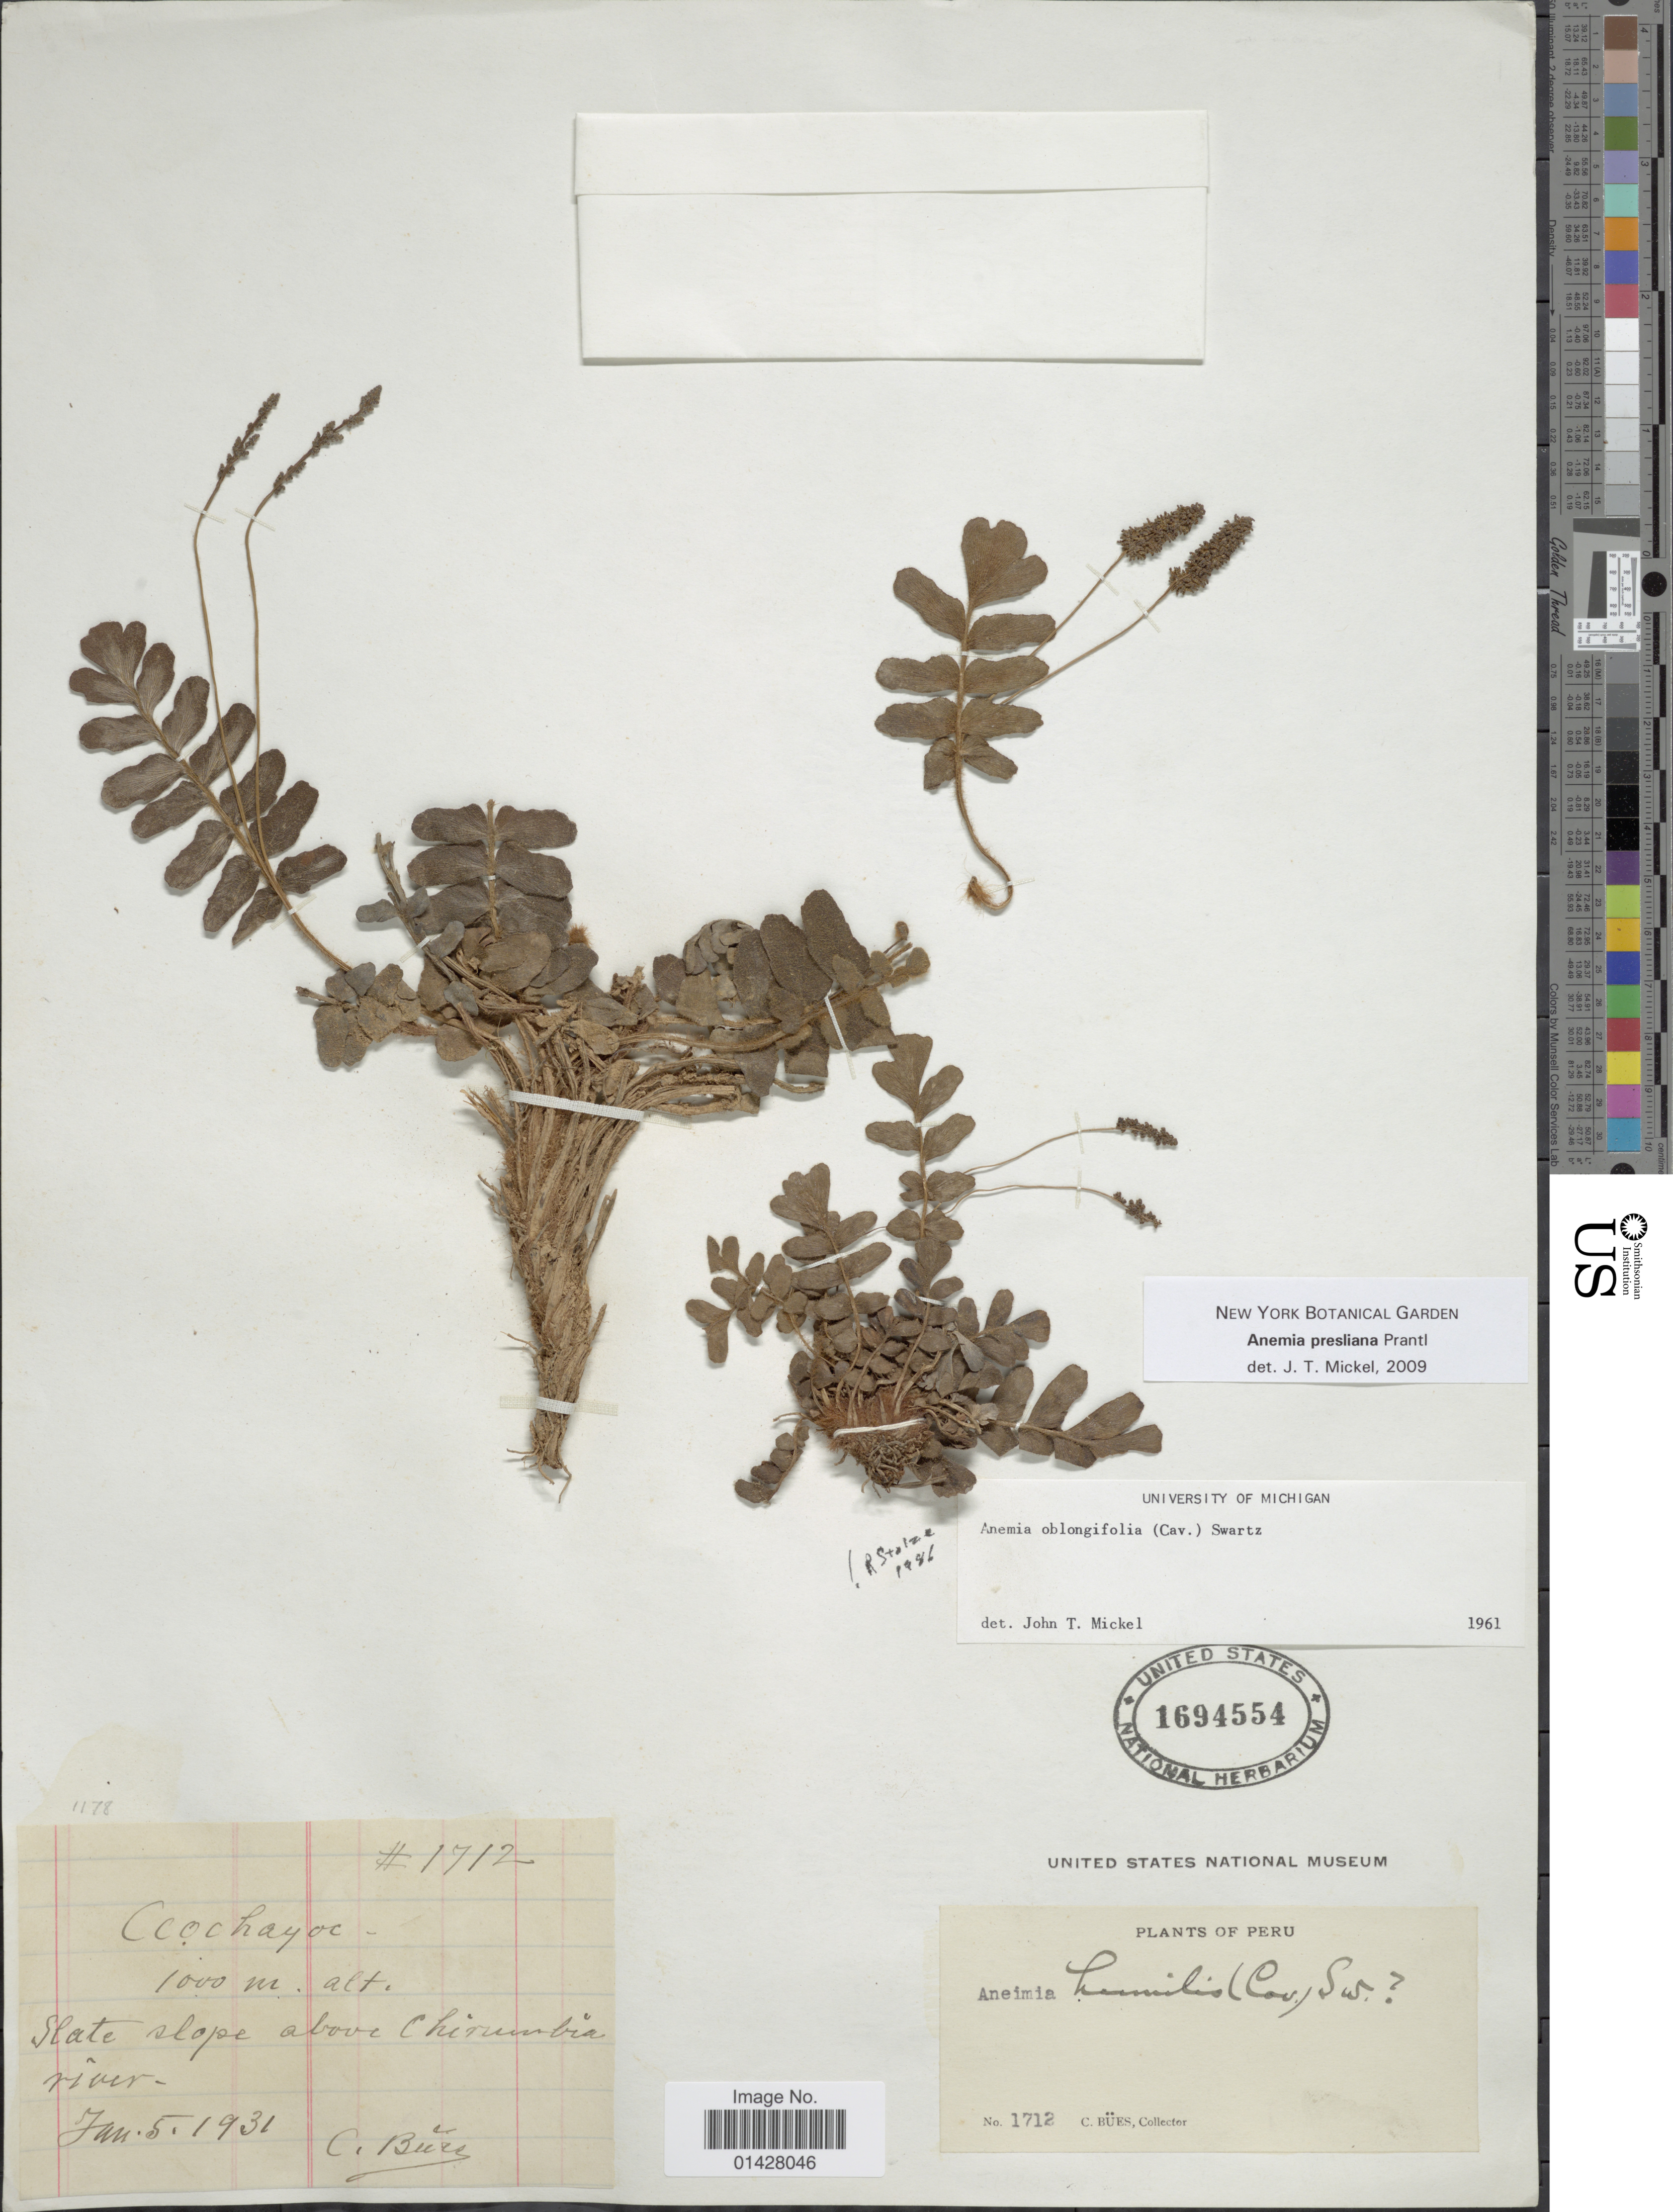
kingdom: Plantae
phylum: Tracheophyta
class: Polypodiopsida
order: Schizaeales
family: Anemiaceae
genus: Anemia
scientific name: Anemia presliana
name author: Prantl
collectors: C. Bues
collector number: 1712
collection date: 1931-01-05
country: Peru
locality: Ccochayoc, Slate slope above Chirumbia river.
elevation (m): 1000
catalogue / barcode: US 1694554